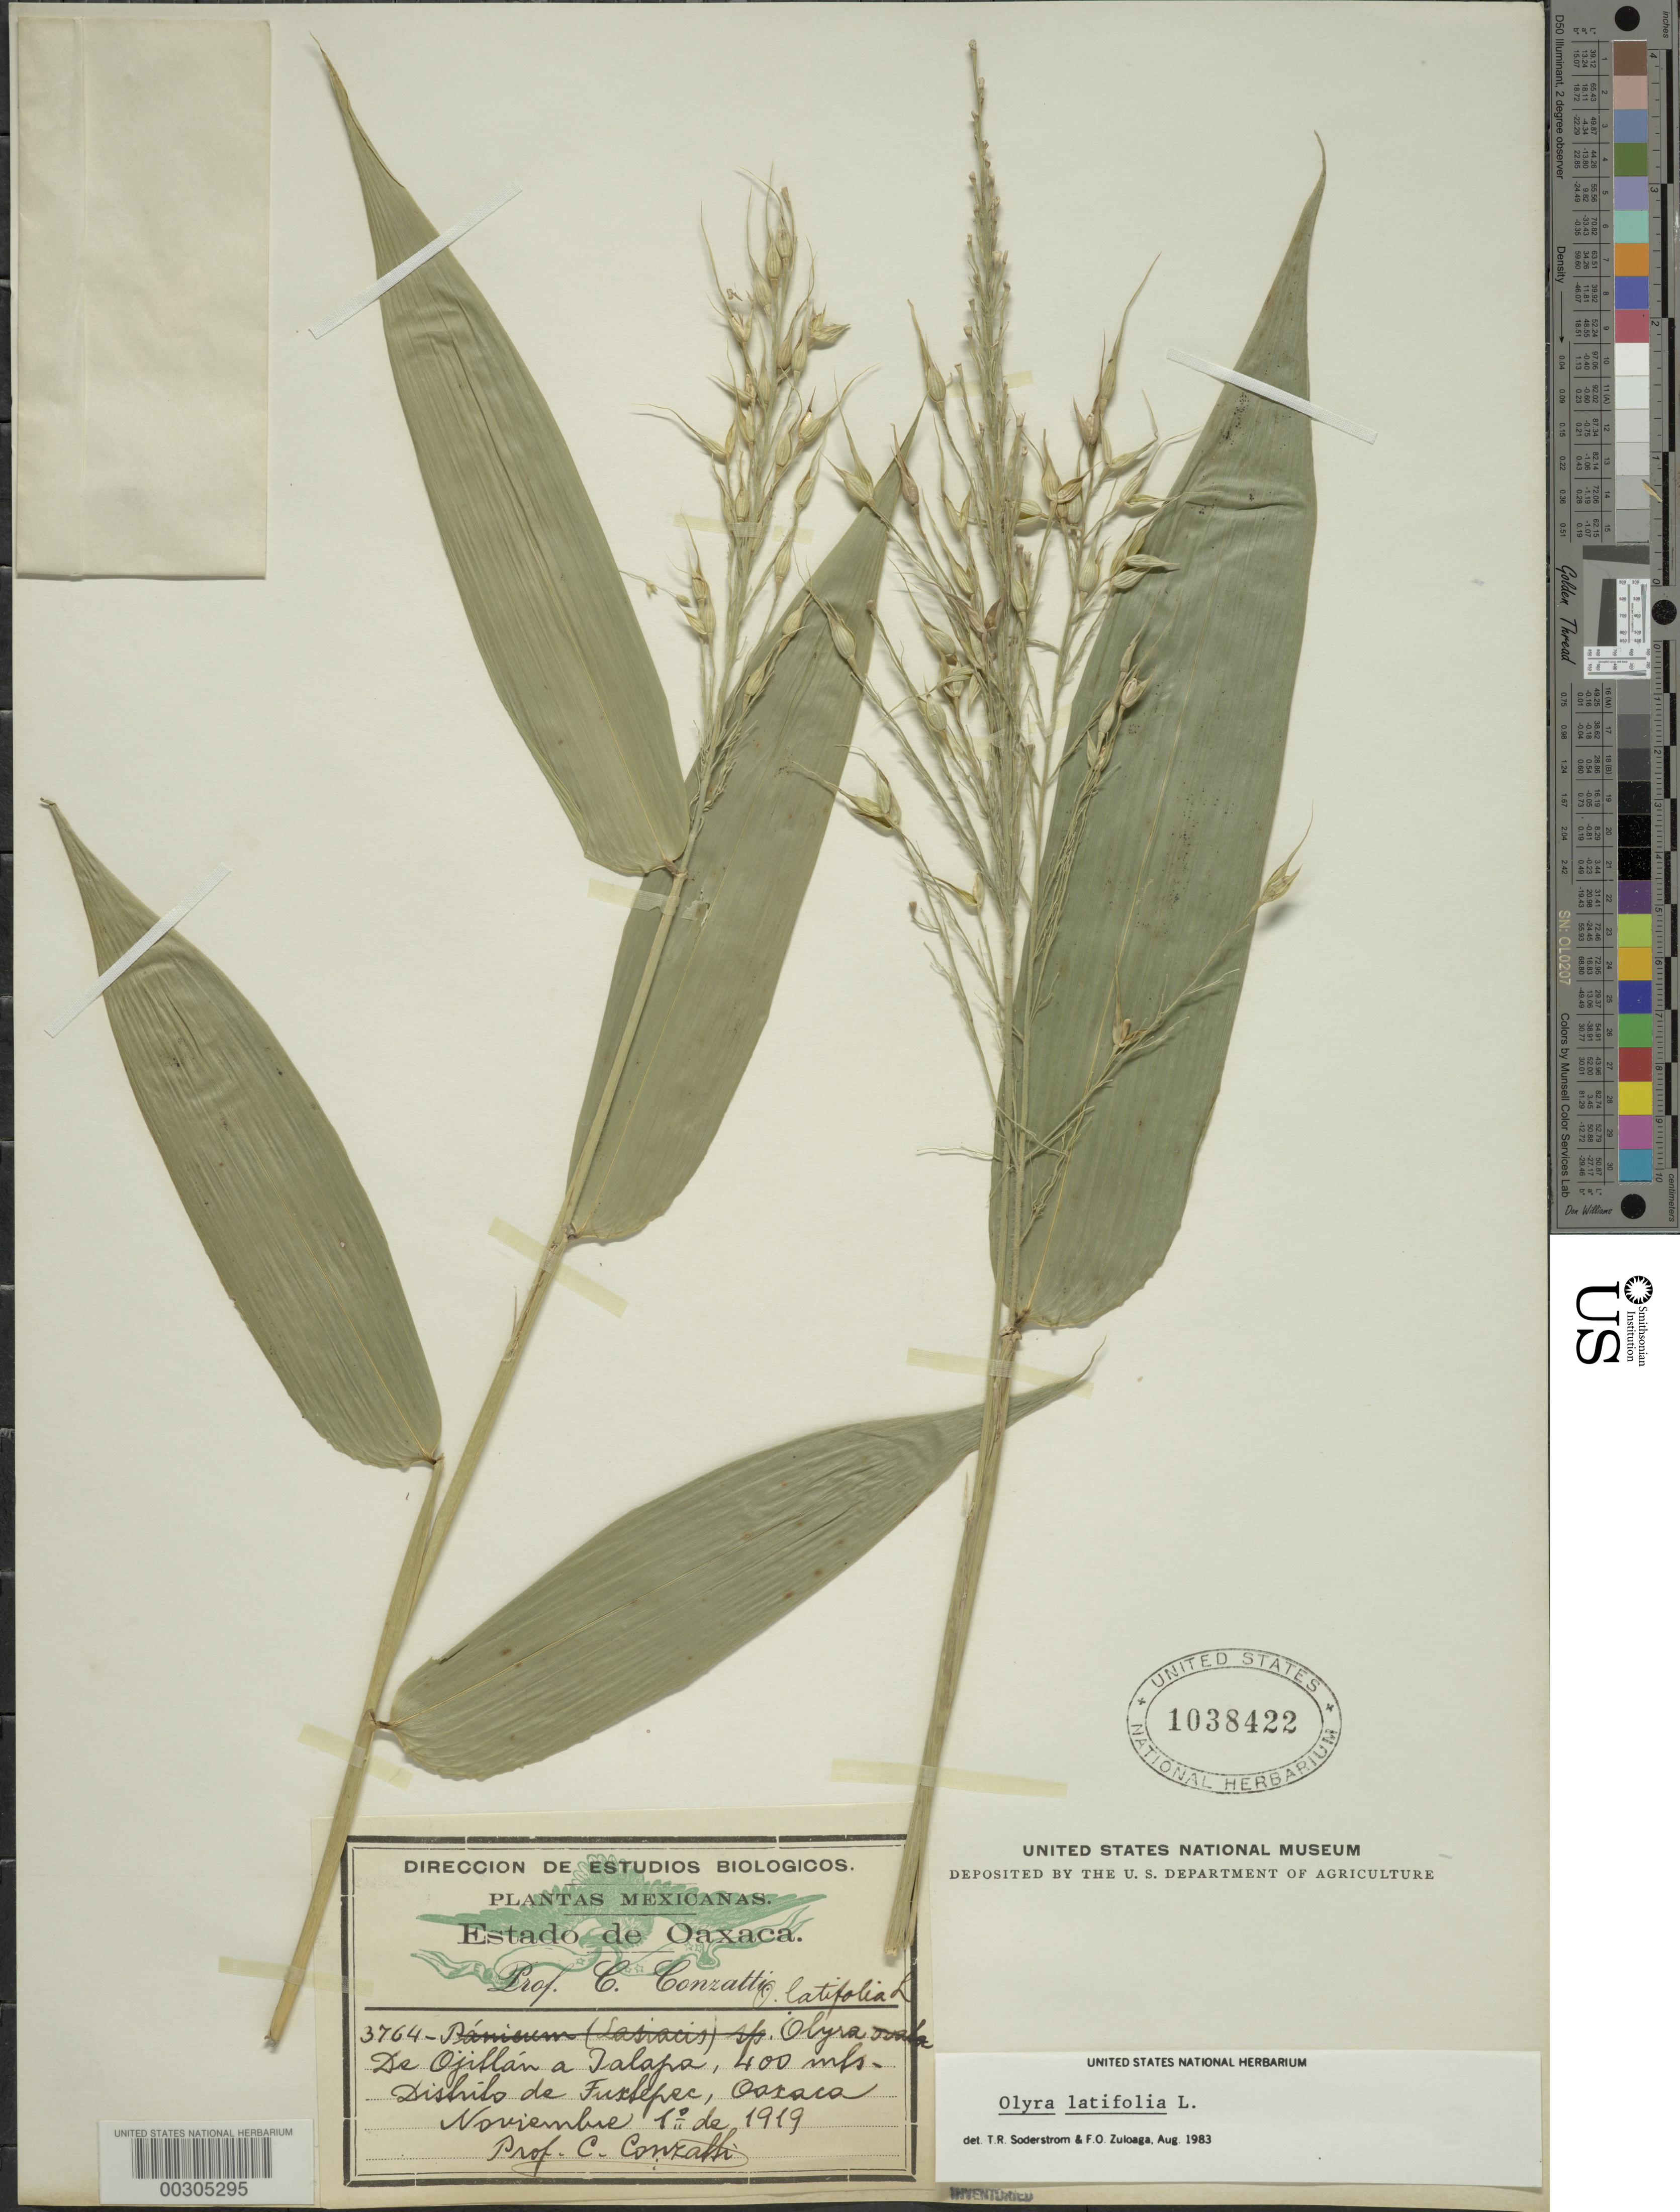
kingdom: Plantae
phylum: Tracheophyta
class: Liliopsida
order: Poales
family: Poaceae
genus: Olyra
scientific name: Olyra latifolia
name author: L.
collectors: C. Conzatti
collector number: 3764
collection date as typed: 01 Nov 1919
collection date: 1919-11-01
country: Mexico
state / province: Oaxaca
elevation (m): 400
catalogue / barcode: US 1038422